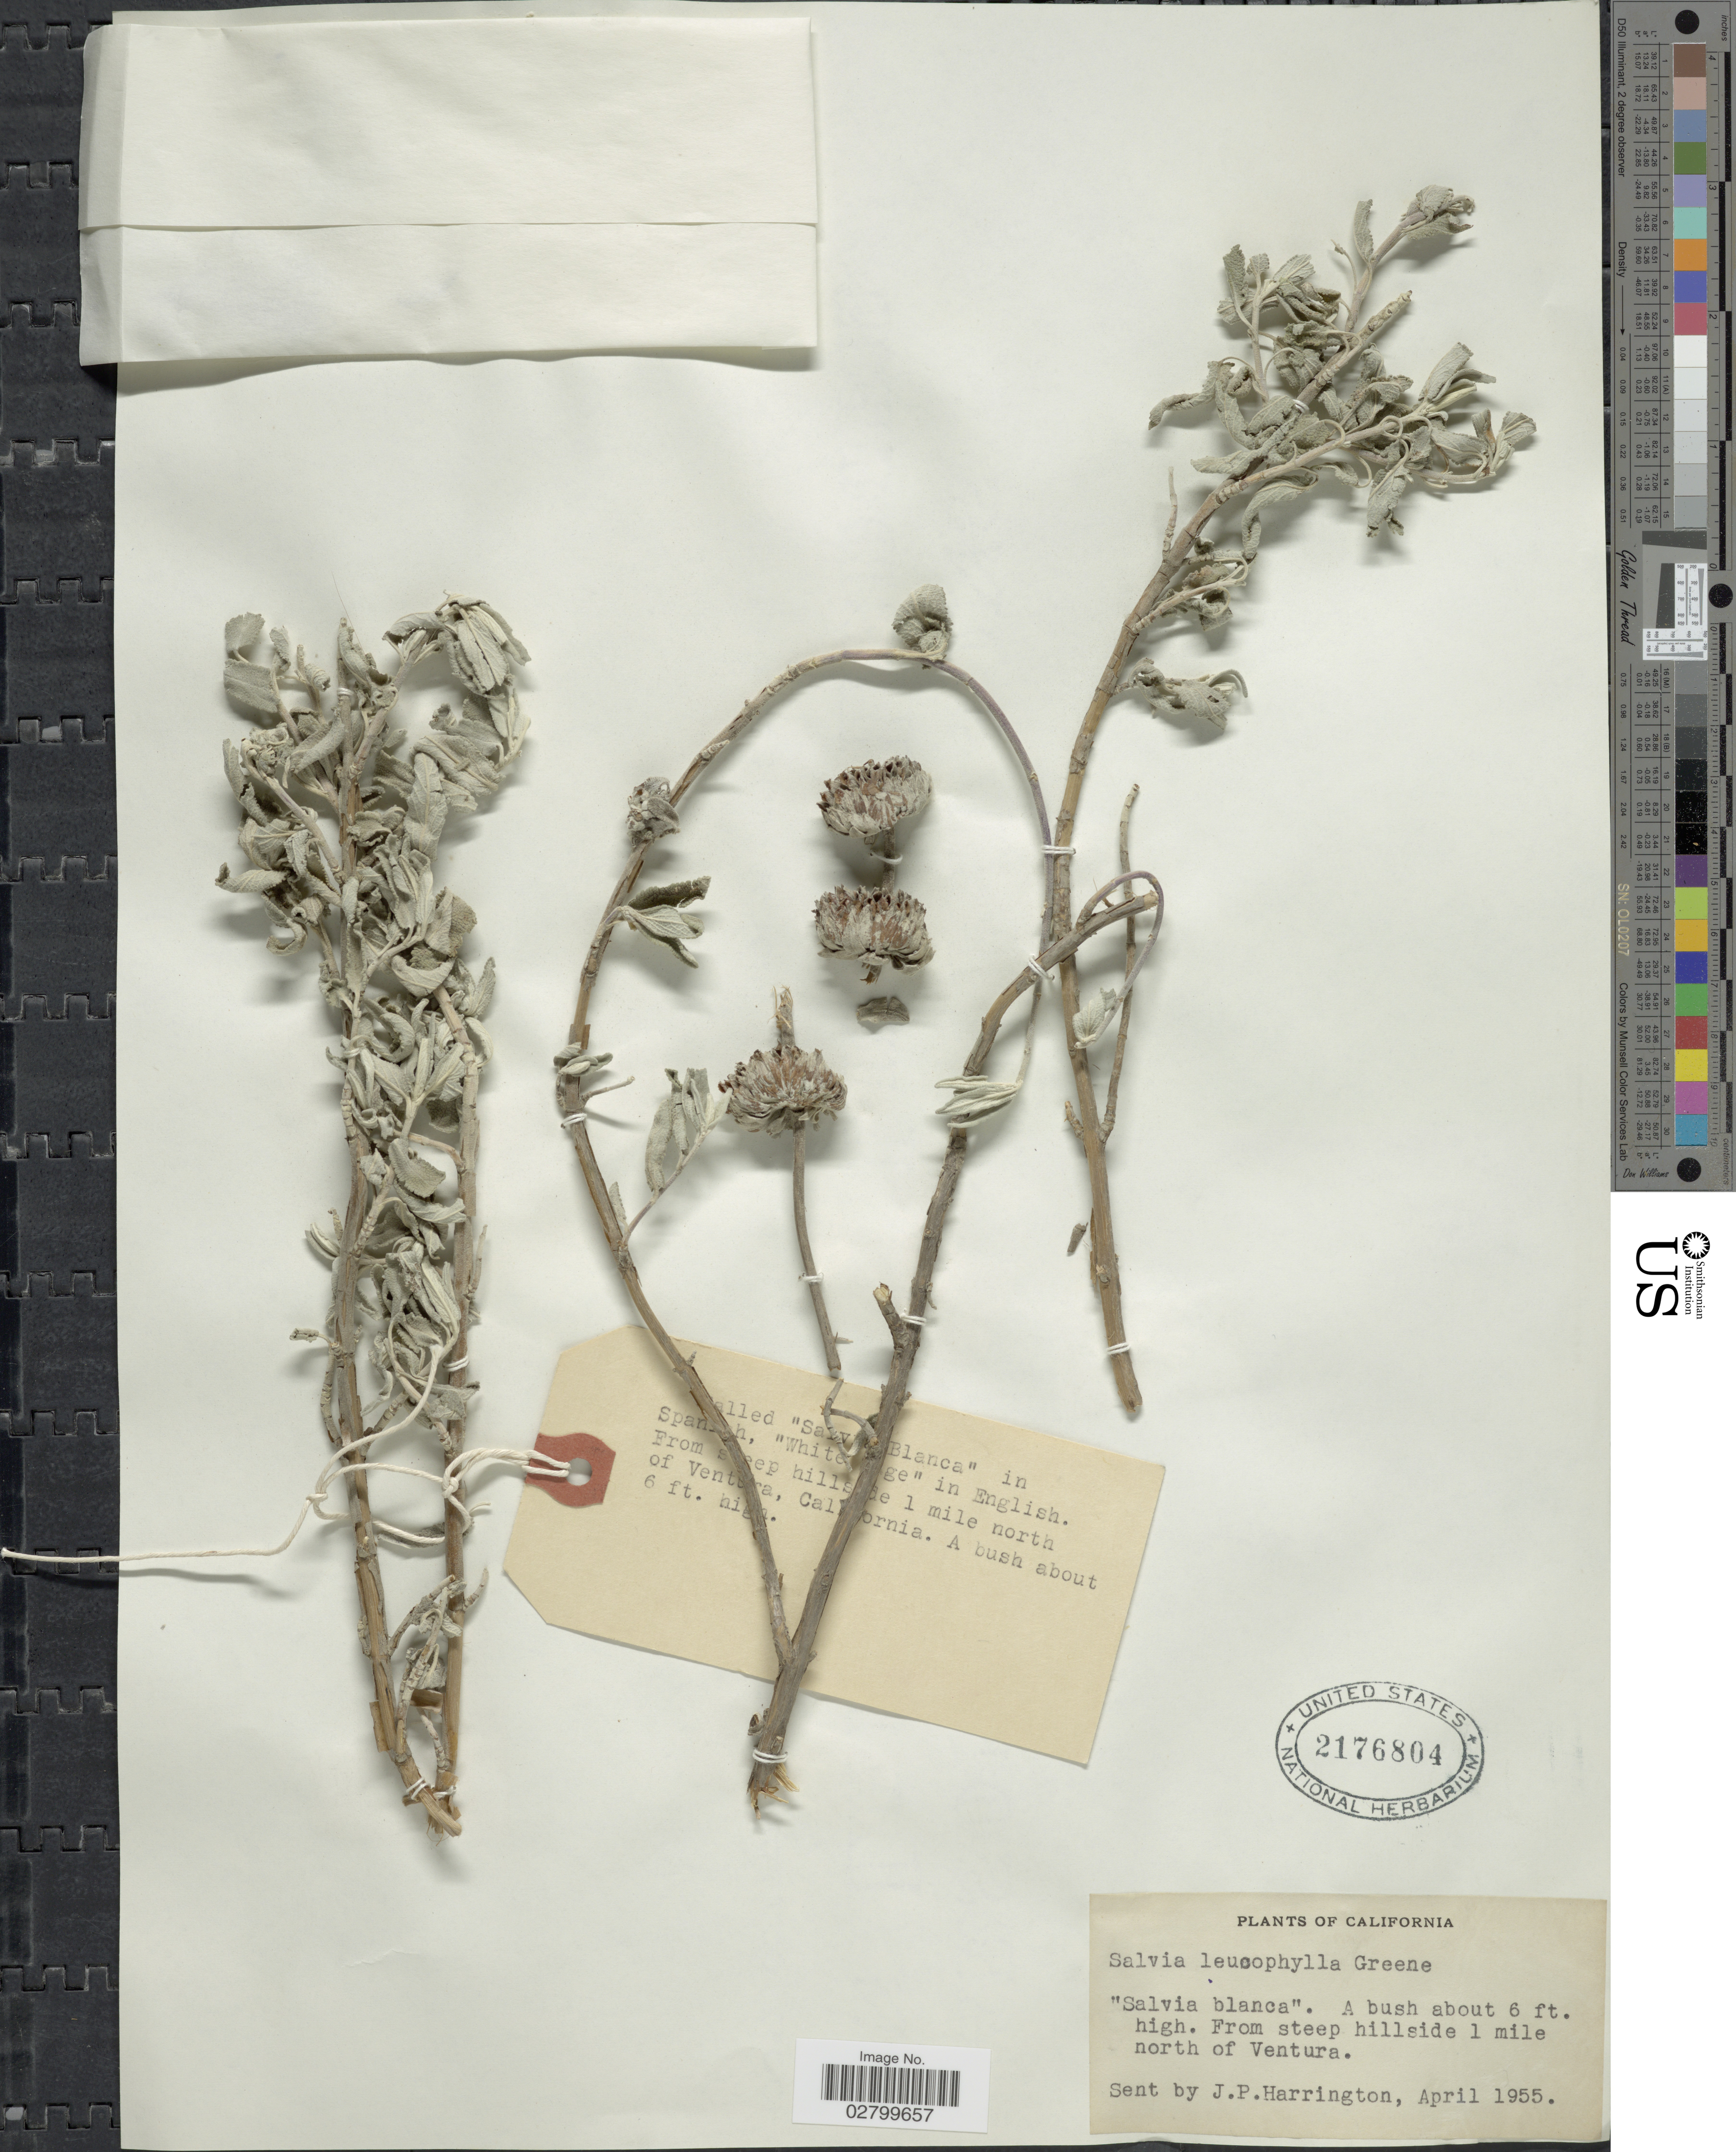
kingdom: Plantae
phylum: Tracheophyta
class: Magnoliopsida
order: Lamiales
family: Lamiaceae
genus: Salvia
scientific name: Salvia leucophylla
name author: Greene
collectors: J. Harrington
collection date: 1955-04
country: United States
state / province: California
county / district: Ventura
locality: From steep hillside 1 mile north of Ventura.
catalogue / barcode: US 2176804